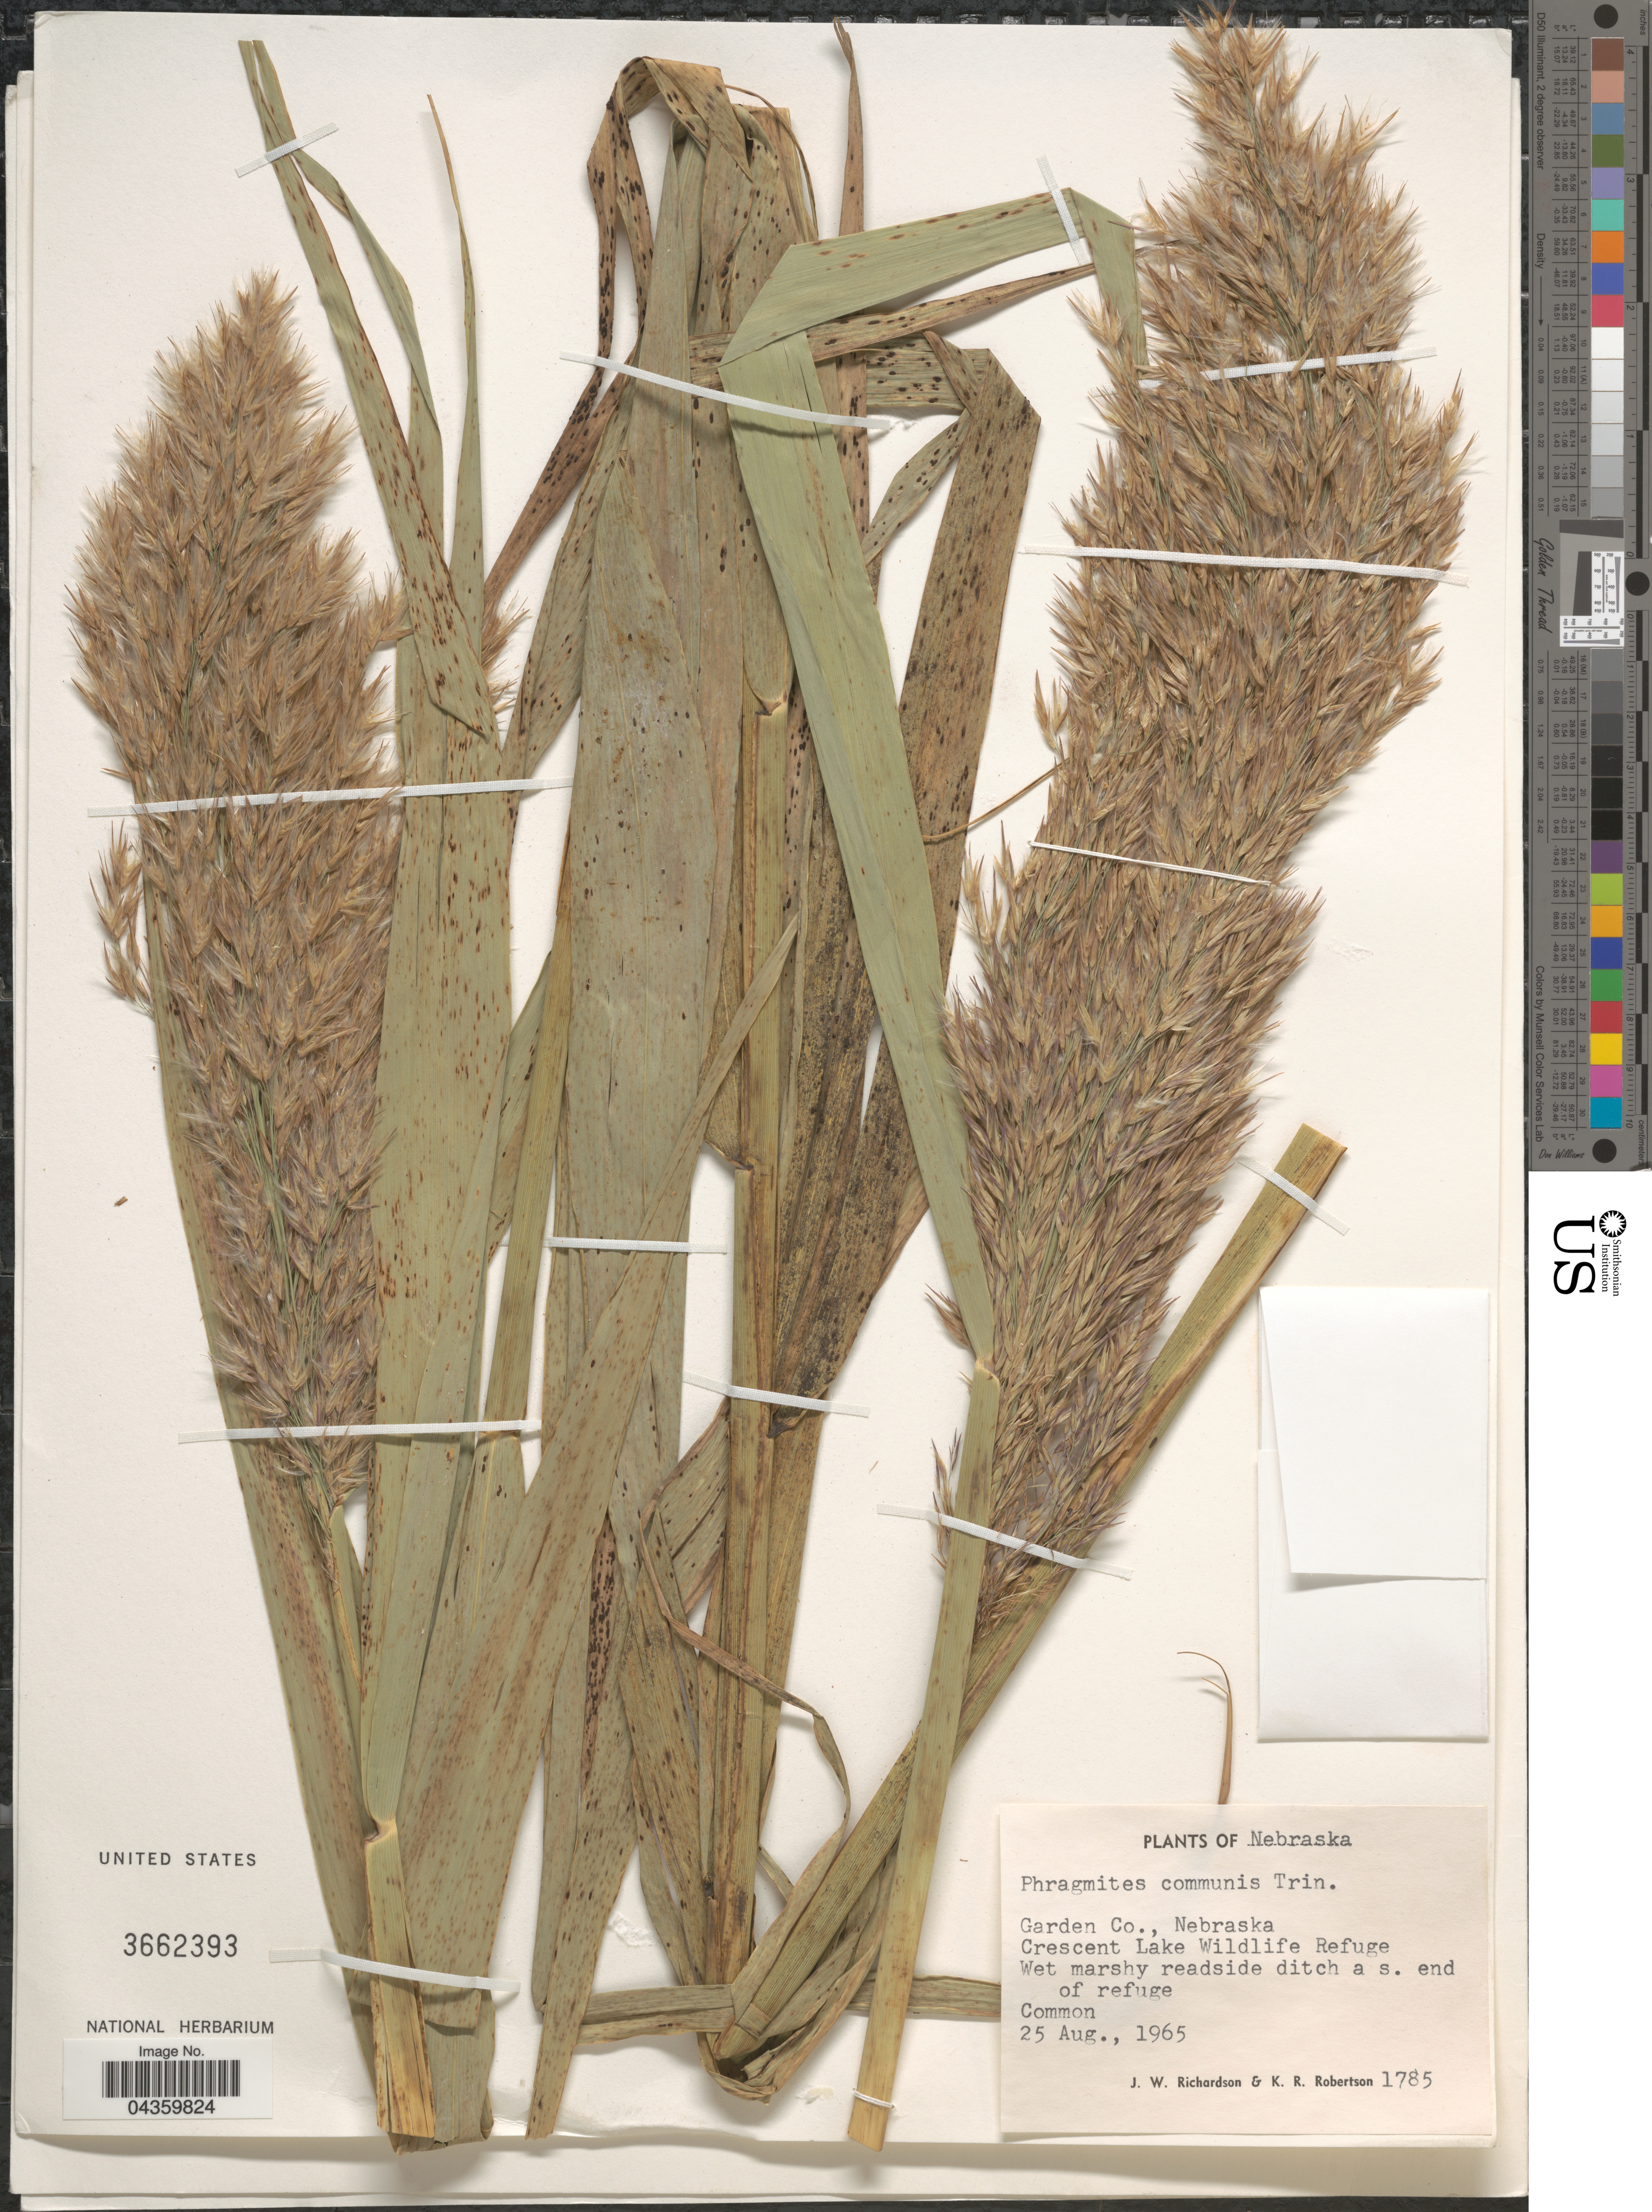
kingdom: Plantae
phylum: Tracheophyta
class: Liliopsida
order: Poales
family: Poaceae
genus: Phragmites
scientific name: Phragmites australis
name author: (Cav.) Trin. ex Steud.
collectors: J. Richardson & K. Robertson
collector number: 1785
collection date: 1965-08-25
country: United States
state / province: Nebraska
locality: Garden Co. Crescent Lake Wildlife Refuge. Wet marshy readside ditch a s. end of refuge.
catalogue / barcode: US 3662393